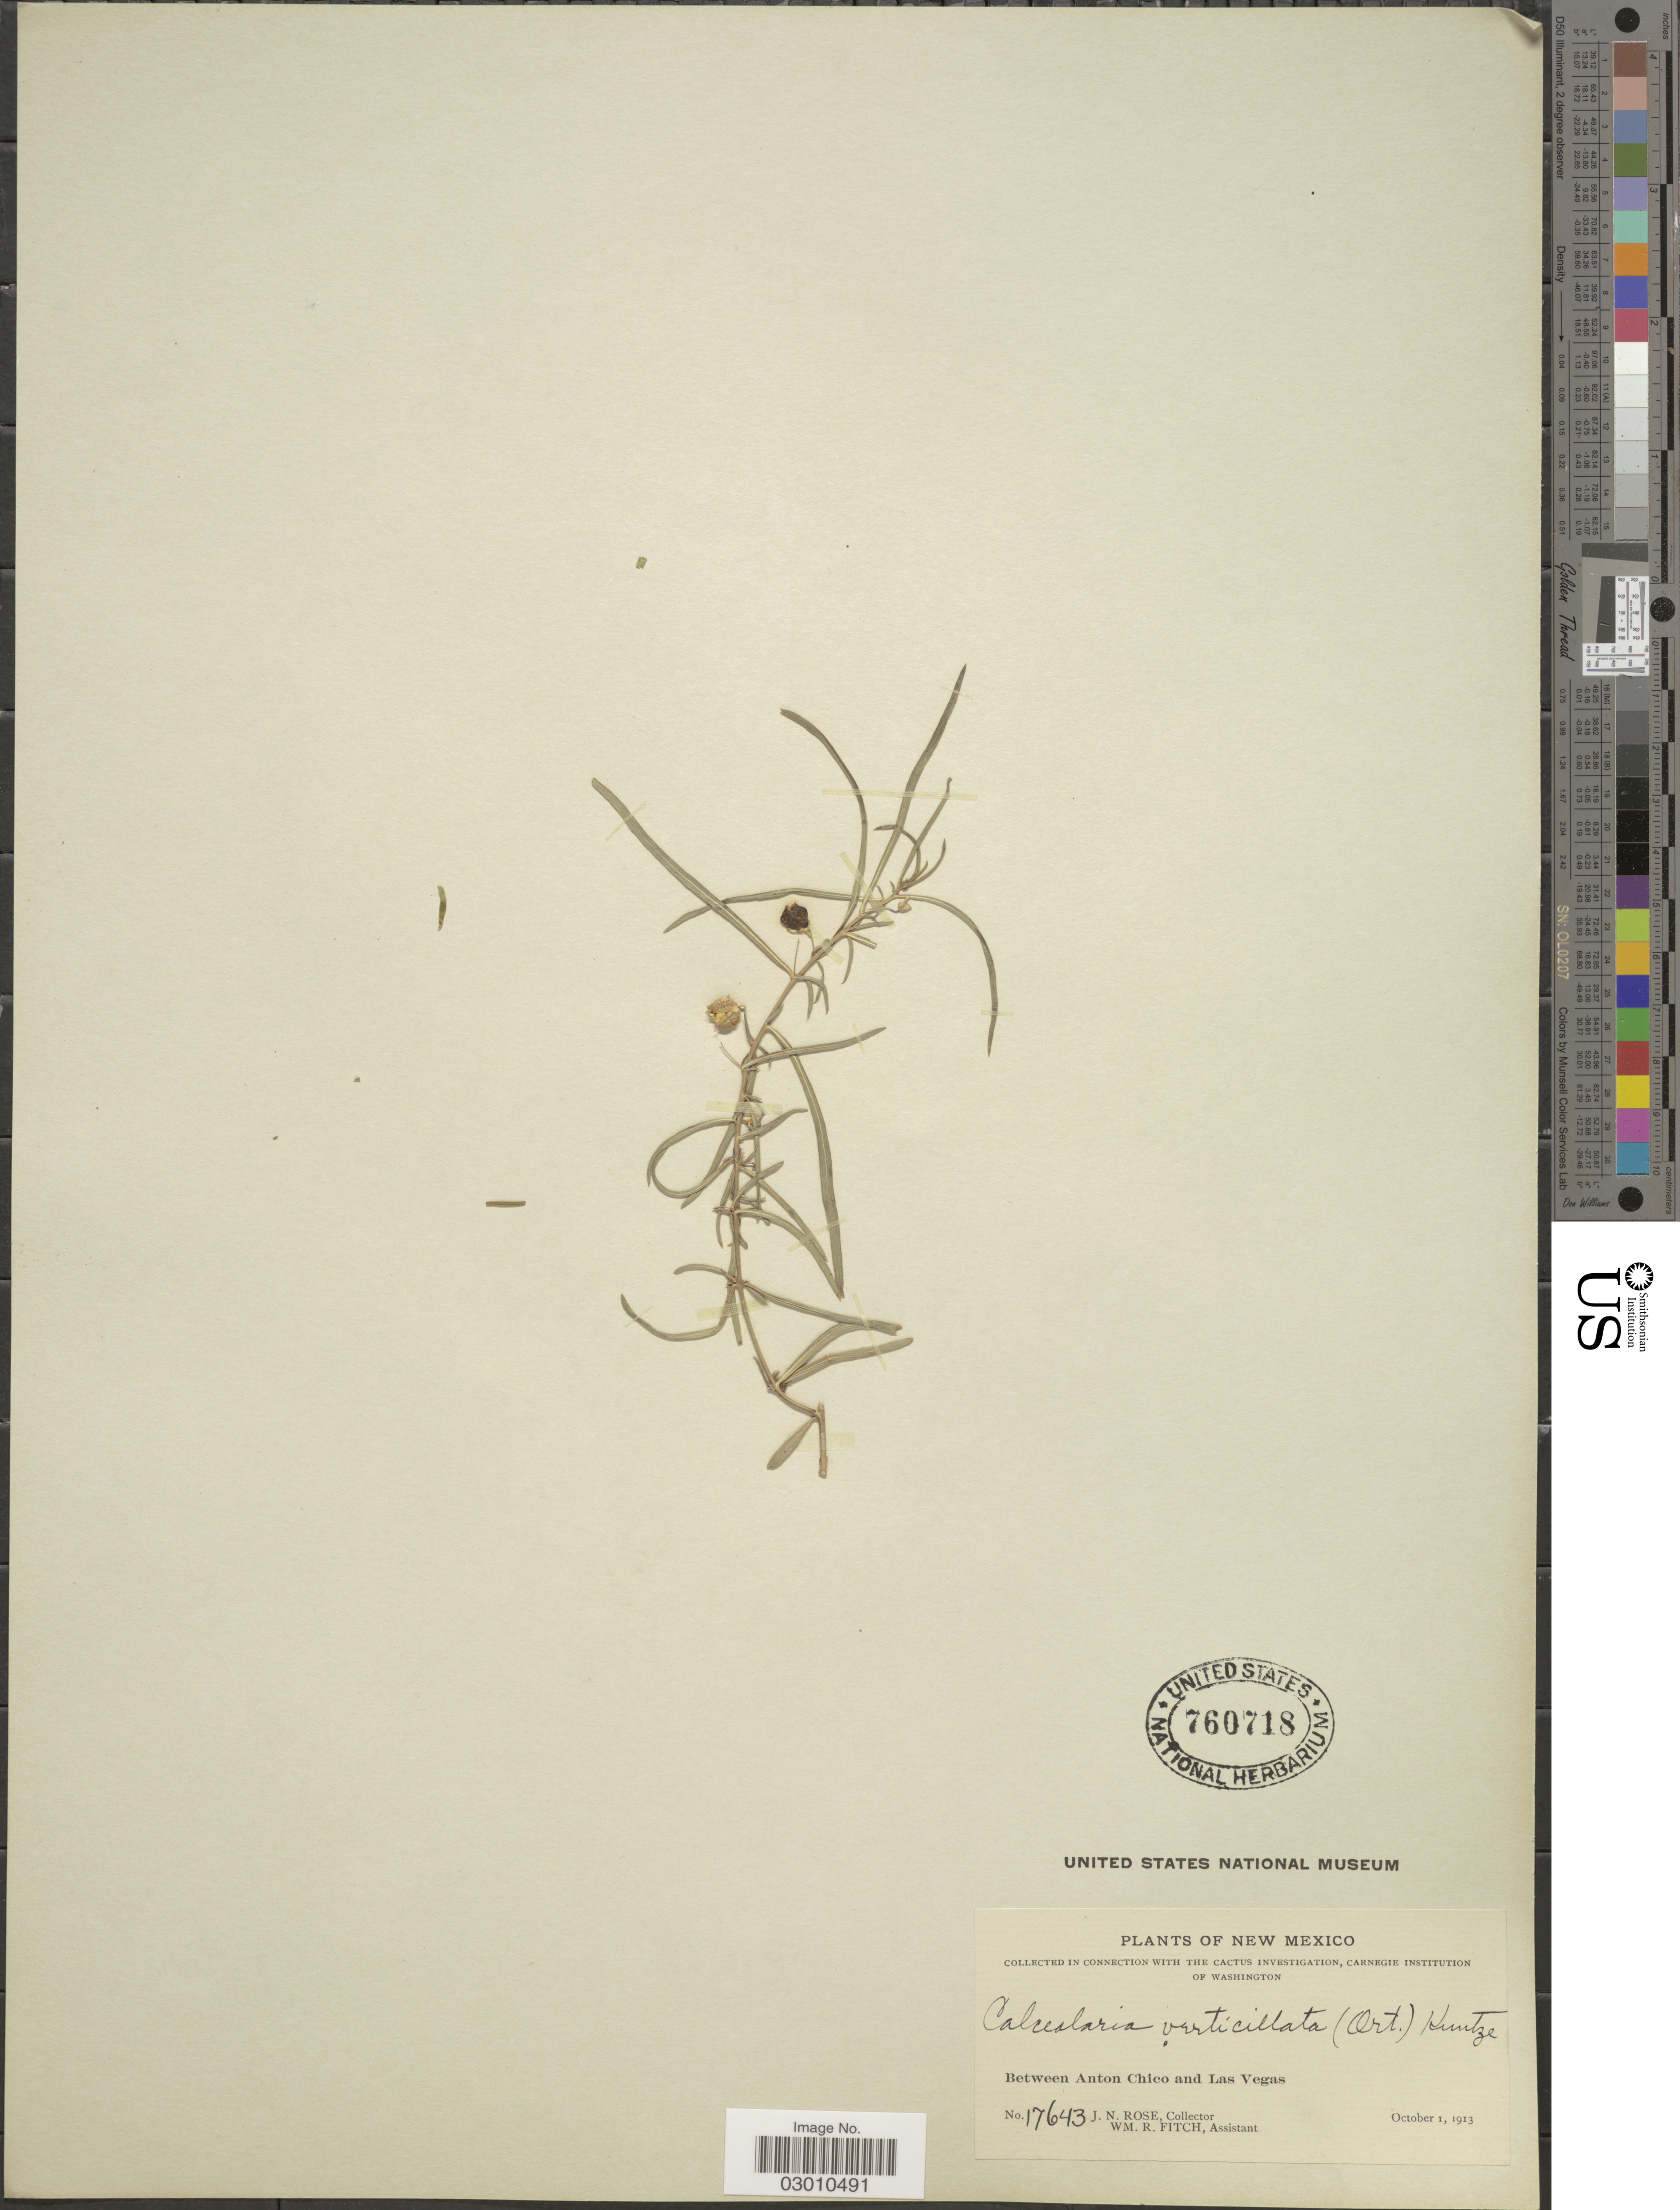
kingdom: Plantae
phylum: Tracheophyta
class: Magnoliopsida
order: Malpighiales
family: Violaceae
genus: Pombalia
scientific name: Pombalia verticillata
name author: (Ortega) Paula-Souza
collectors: J. N. Rose & W. R. Fitch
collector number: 17643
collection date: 1913-10-01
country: United States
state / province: New Mexico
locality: Between Anton Chico and Las Vegas.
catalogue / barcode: US 760718